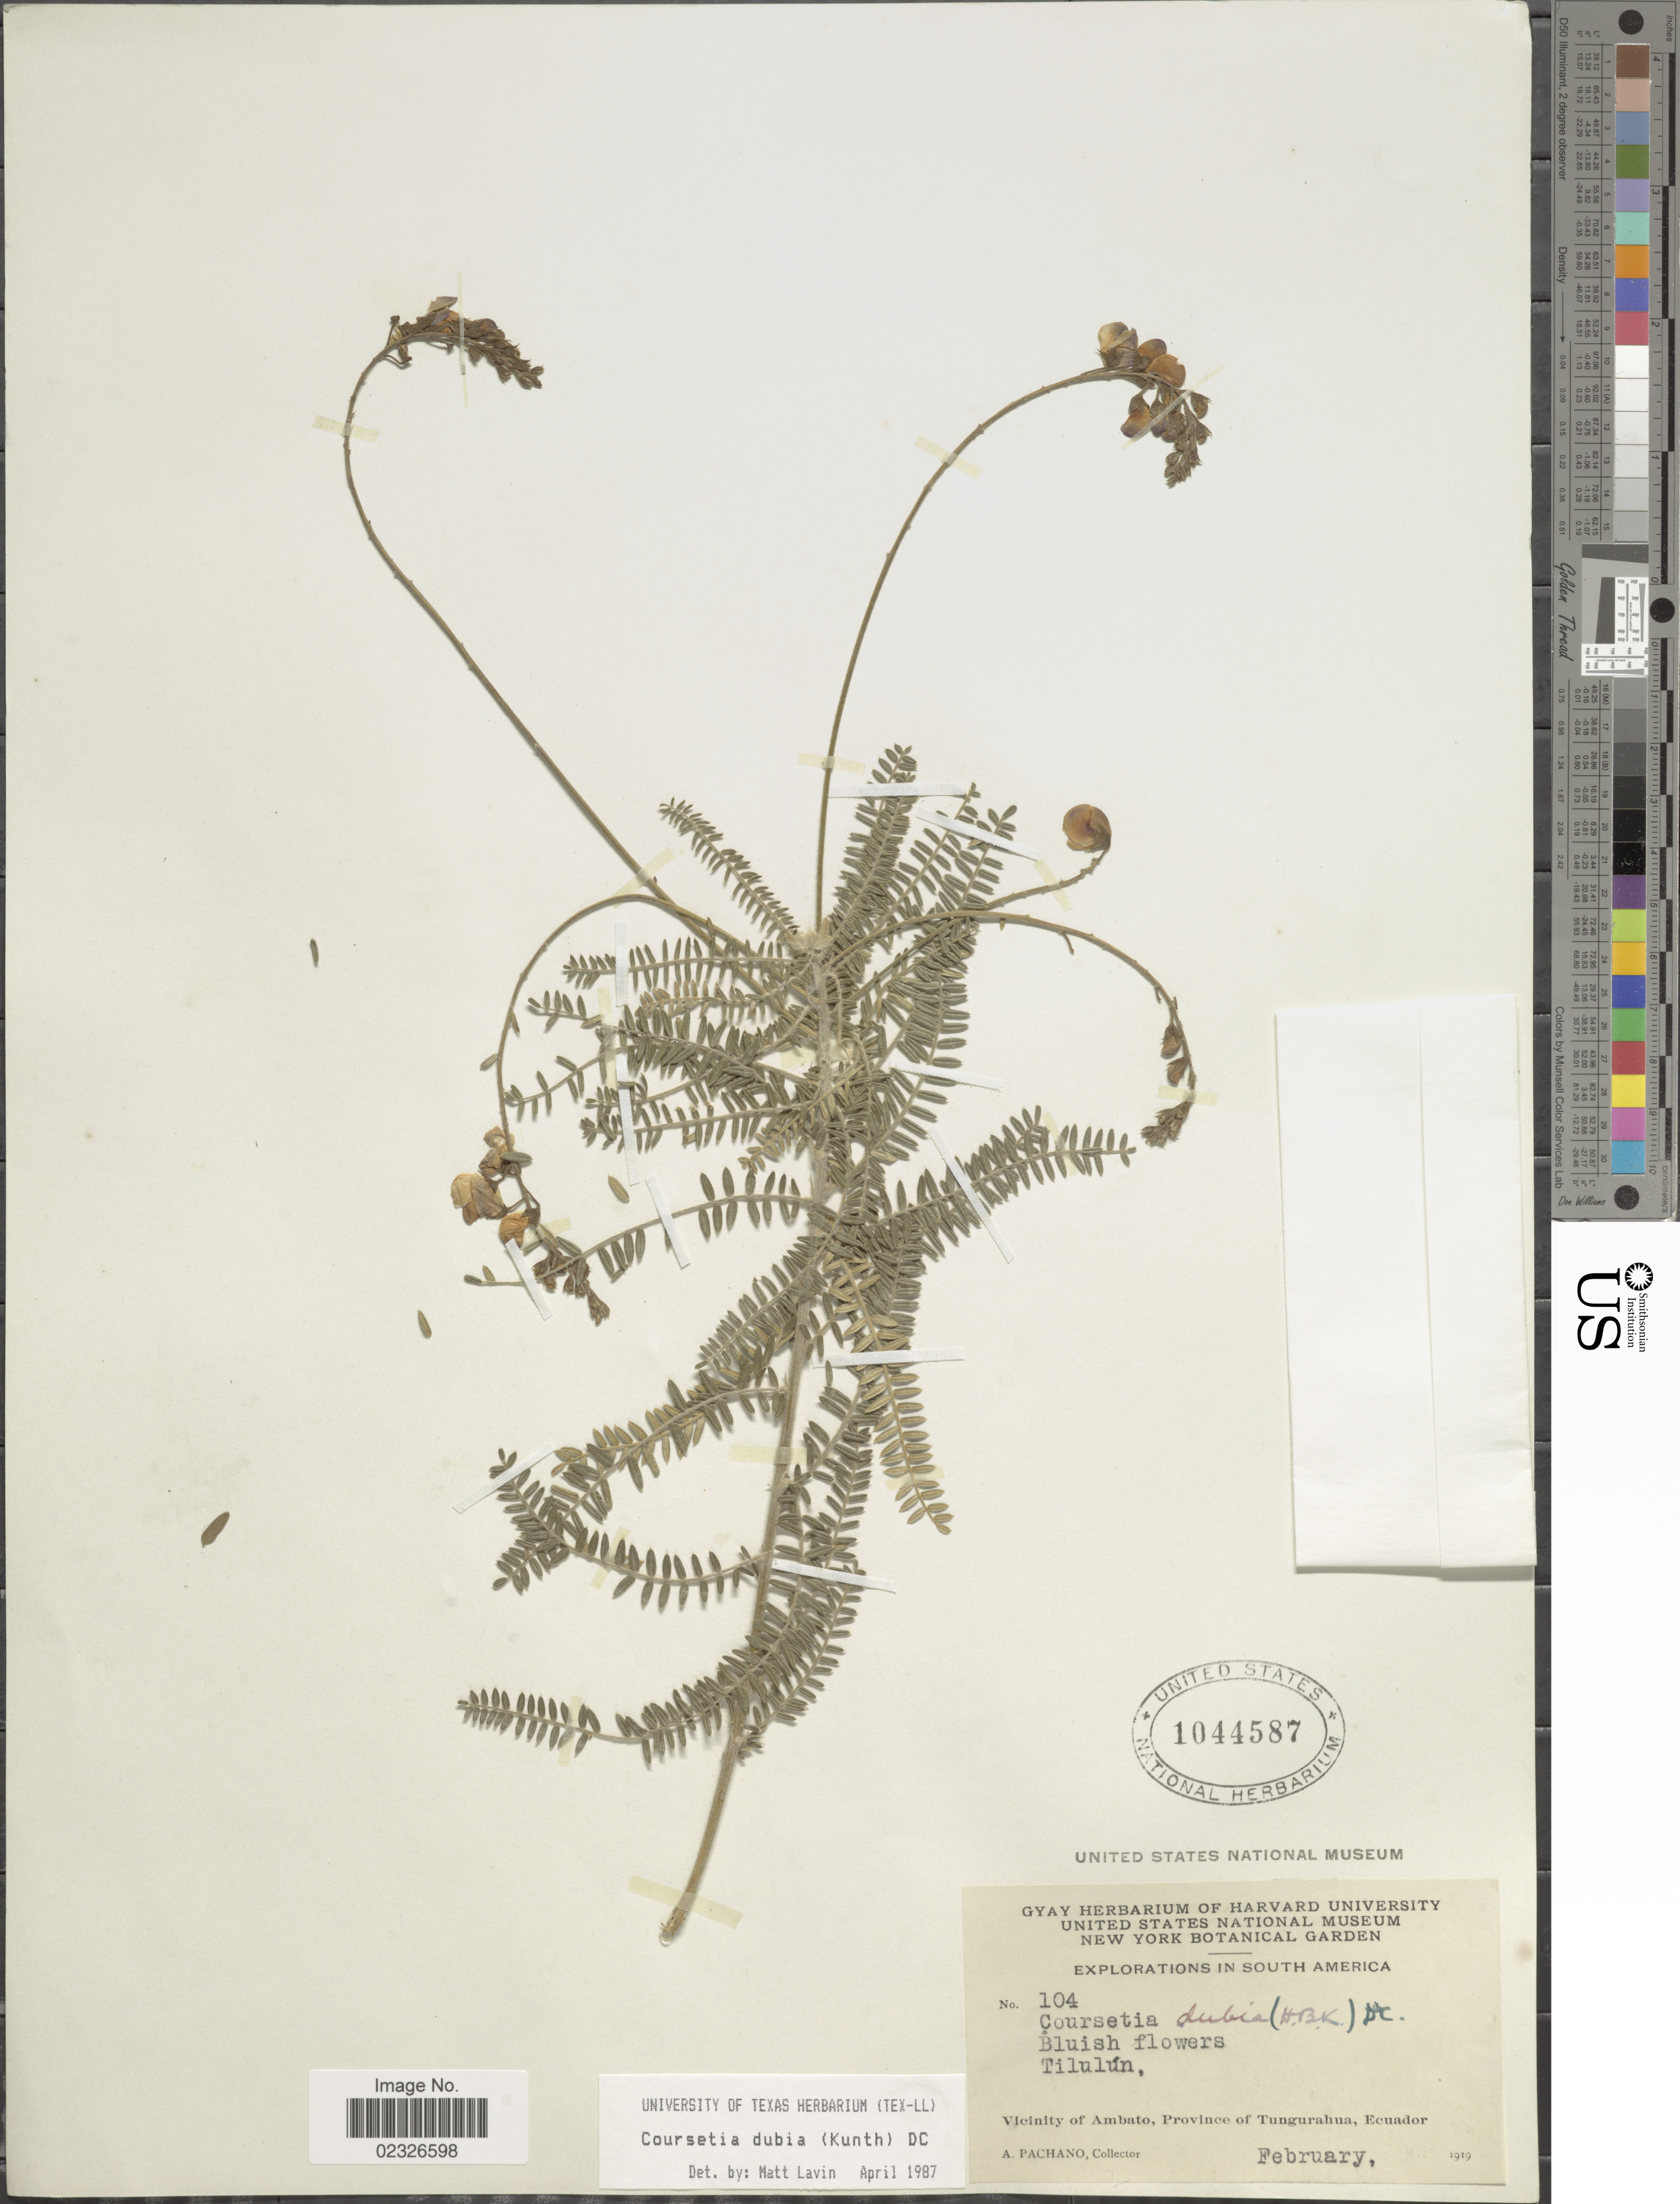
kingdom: Plantae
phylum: Tracheophyta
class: Magnoliopsida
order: Fabales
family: Fabaceae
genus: Coursetia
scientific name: Coursetia dubia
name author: (Kunth) DC.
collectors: A. Pachano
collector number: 104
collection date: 1919-02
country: Ecuador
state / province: Tungurahua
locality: Tilulun, Vicinity of Ambato, Province of Tungurahua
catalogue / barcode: US 1044587